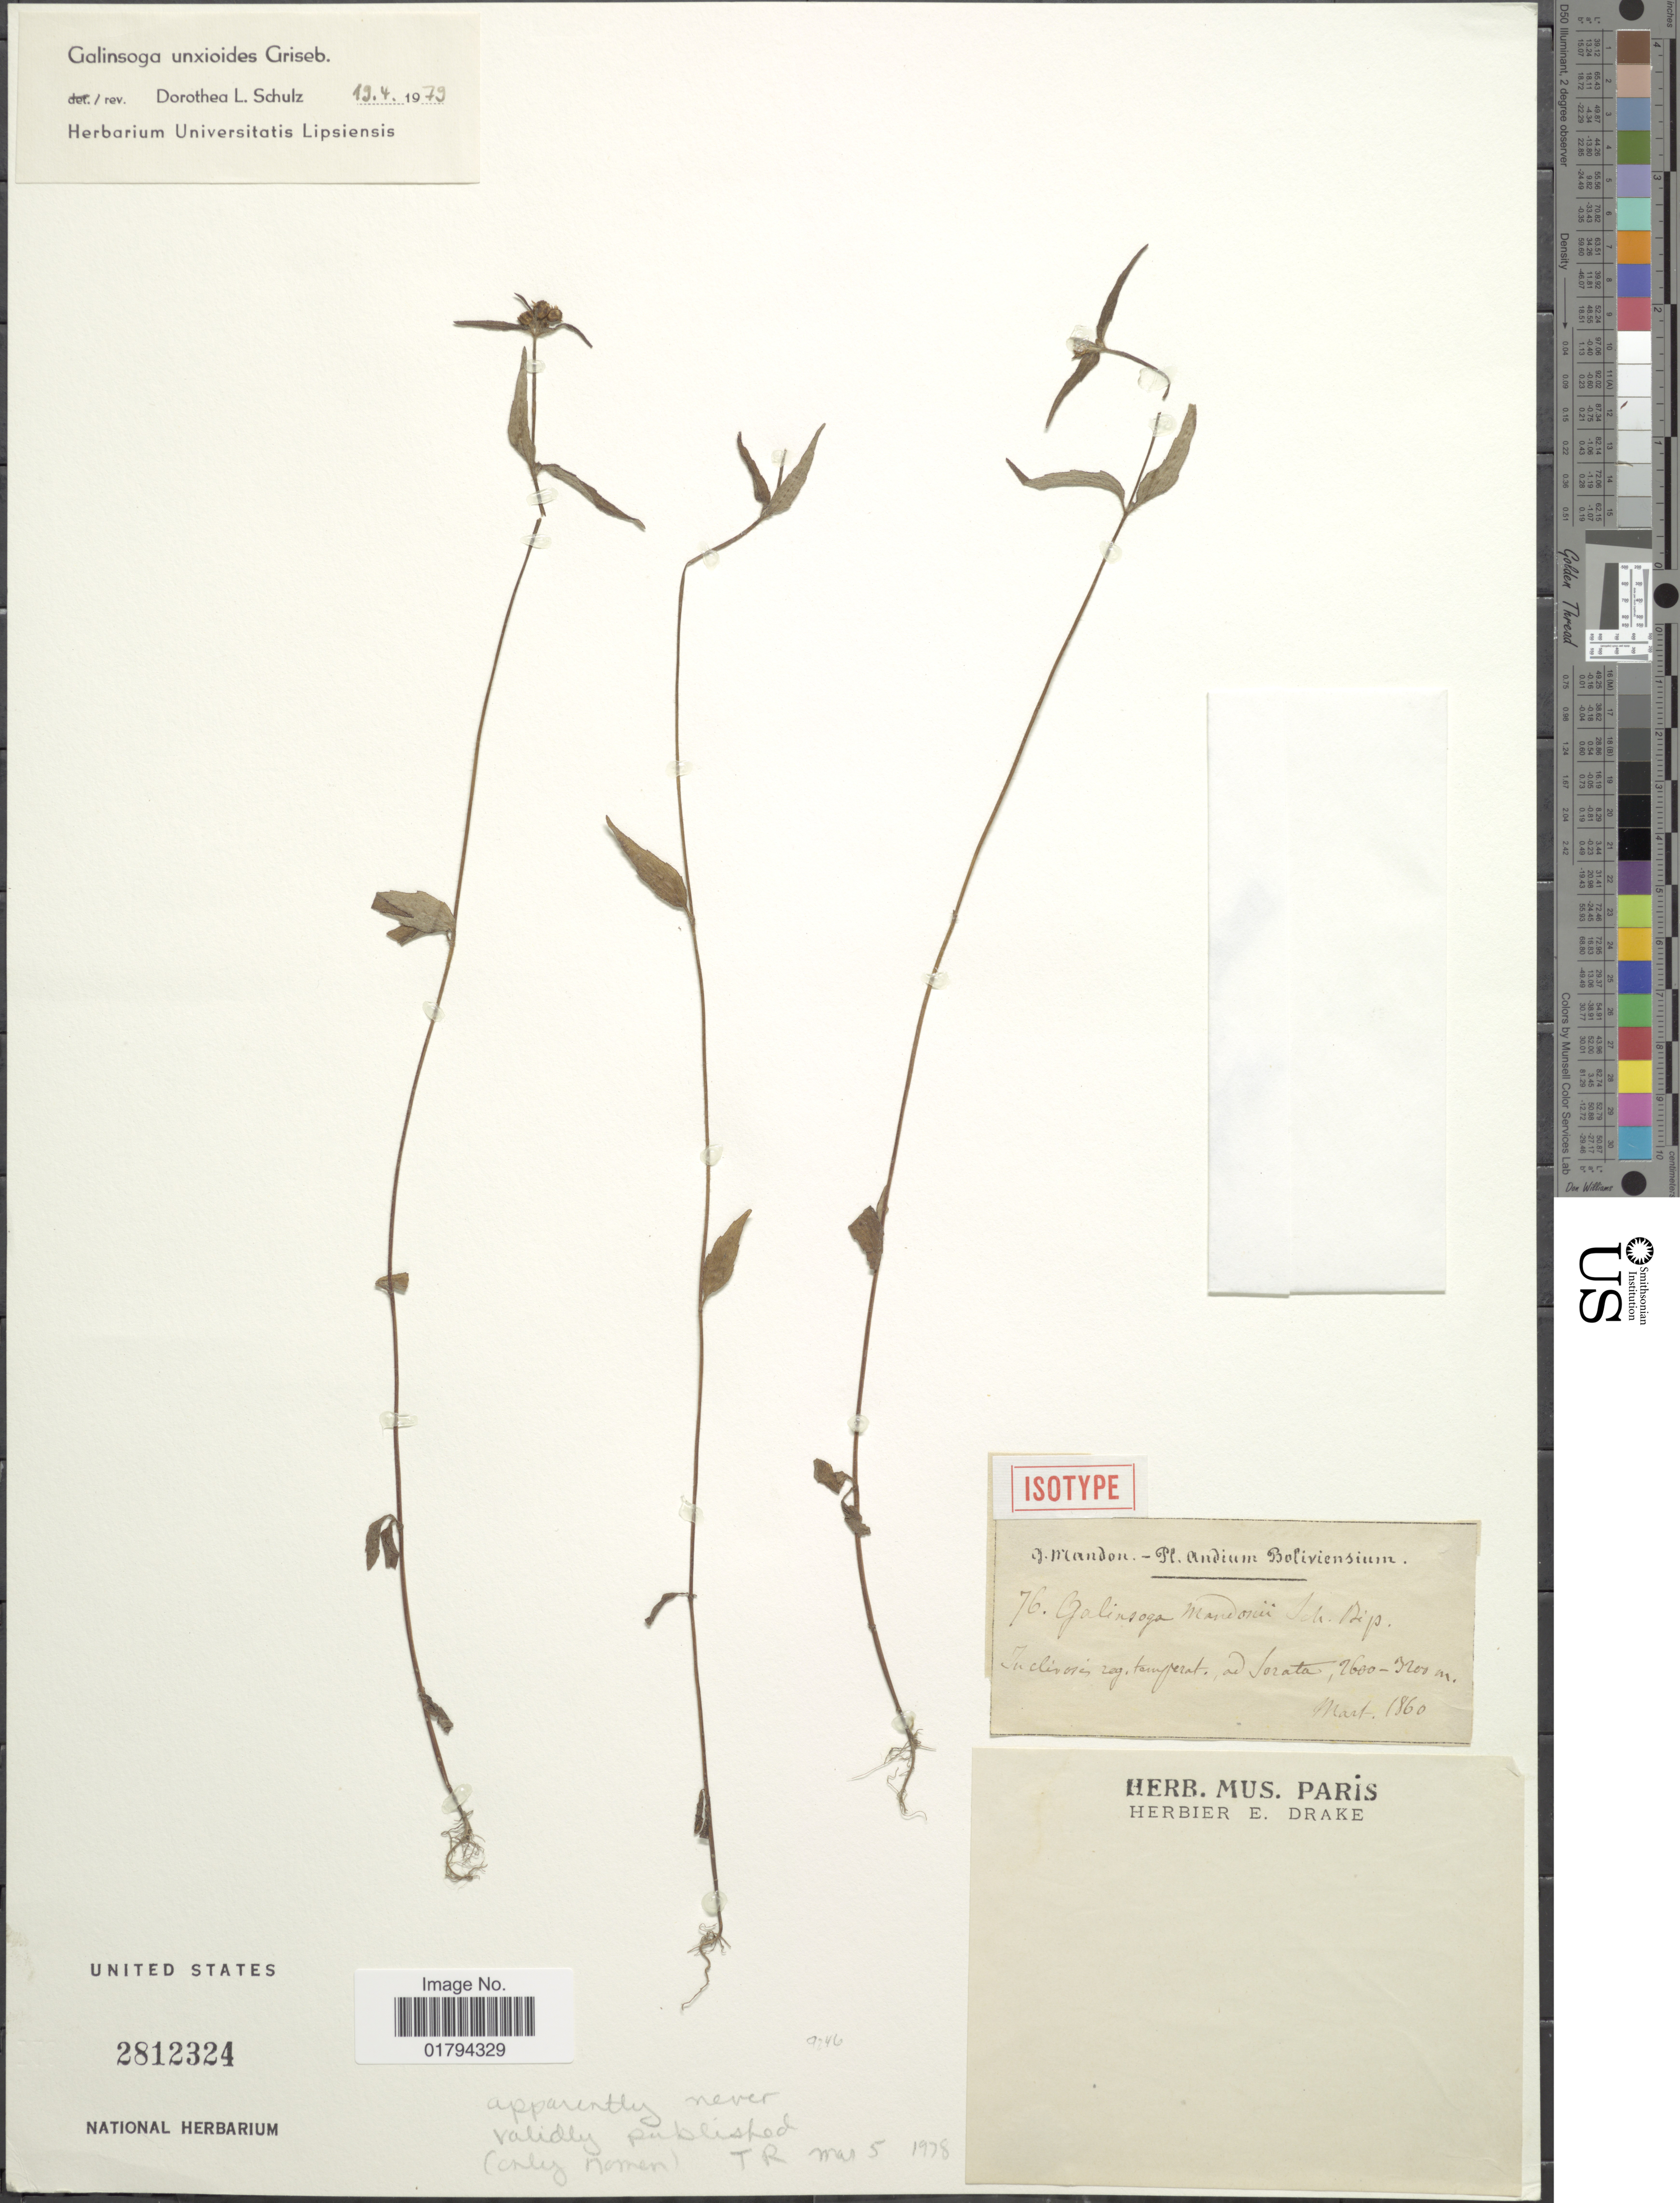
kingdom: Plantae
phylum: Tracheophyta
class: Magnoliopsida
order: Asterales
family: Asteraceae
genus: Galinsoga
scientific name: Galinsoga mandonii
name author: Sch. Bip.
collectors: G. Mandon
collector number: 76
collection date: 1860-03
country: Bolivia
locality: In clivis reg. temperat, ad Sorata.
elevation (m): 2600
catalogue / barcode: US 2812324